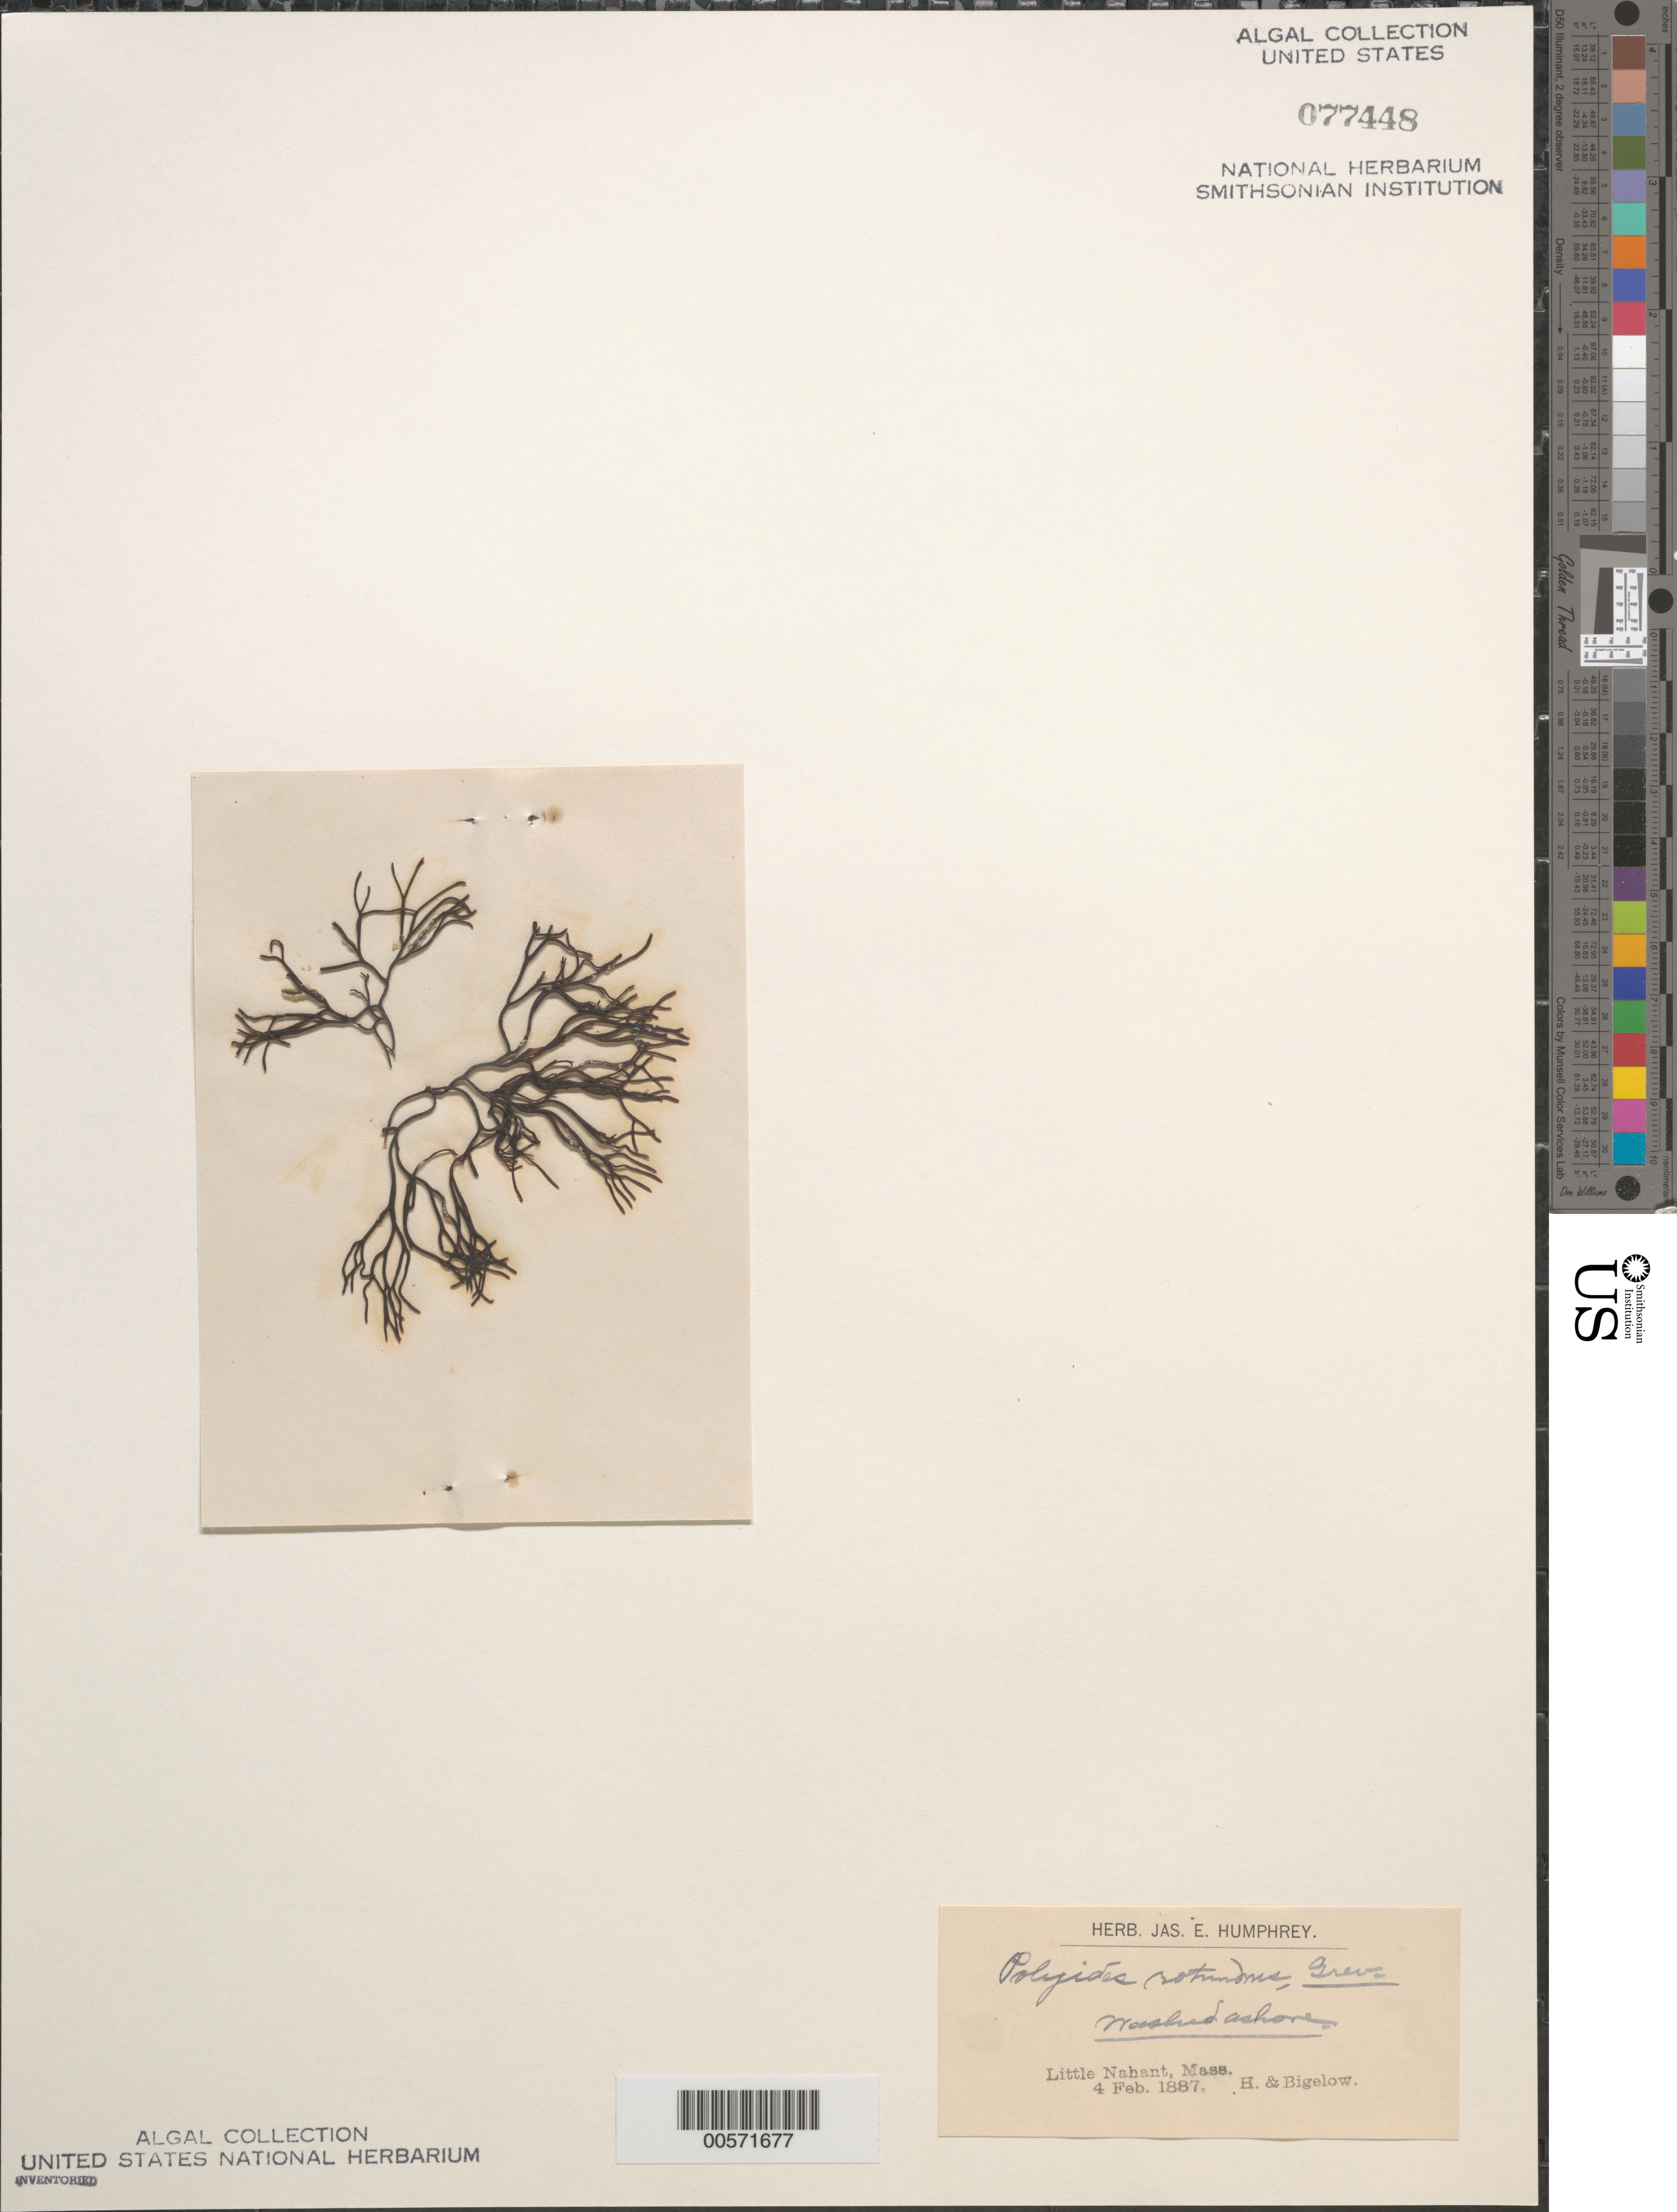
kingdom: Plantae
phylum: Rhodophyta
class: Florideophyceae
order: Gigartinales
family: Polyidaceae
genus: Polyides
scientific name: Polyides rotunda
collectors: J. Humphrey & R. Bigelow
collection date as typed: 04 Feb 1887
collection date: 1887-02-04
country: United States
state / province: Massachusetts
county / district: Essex County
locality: Little Nahant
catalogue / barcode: US 77448